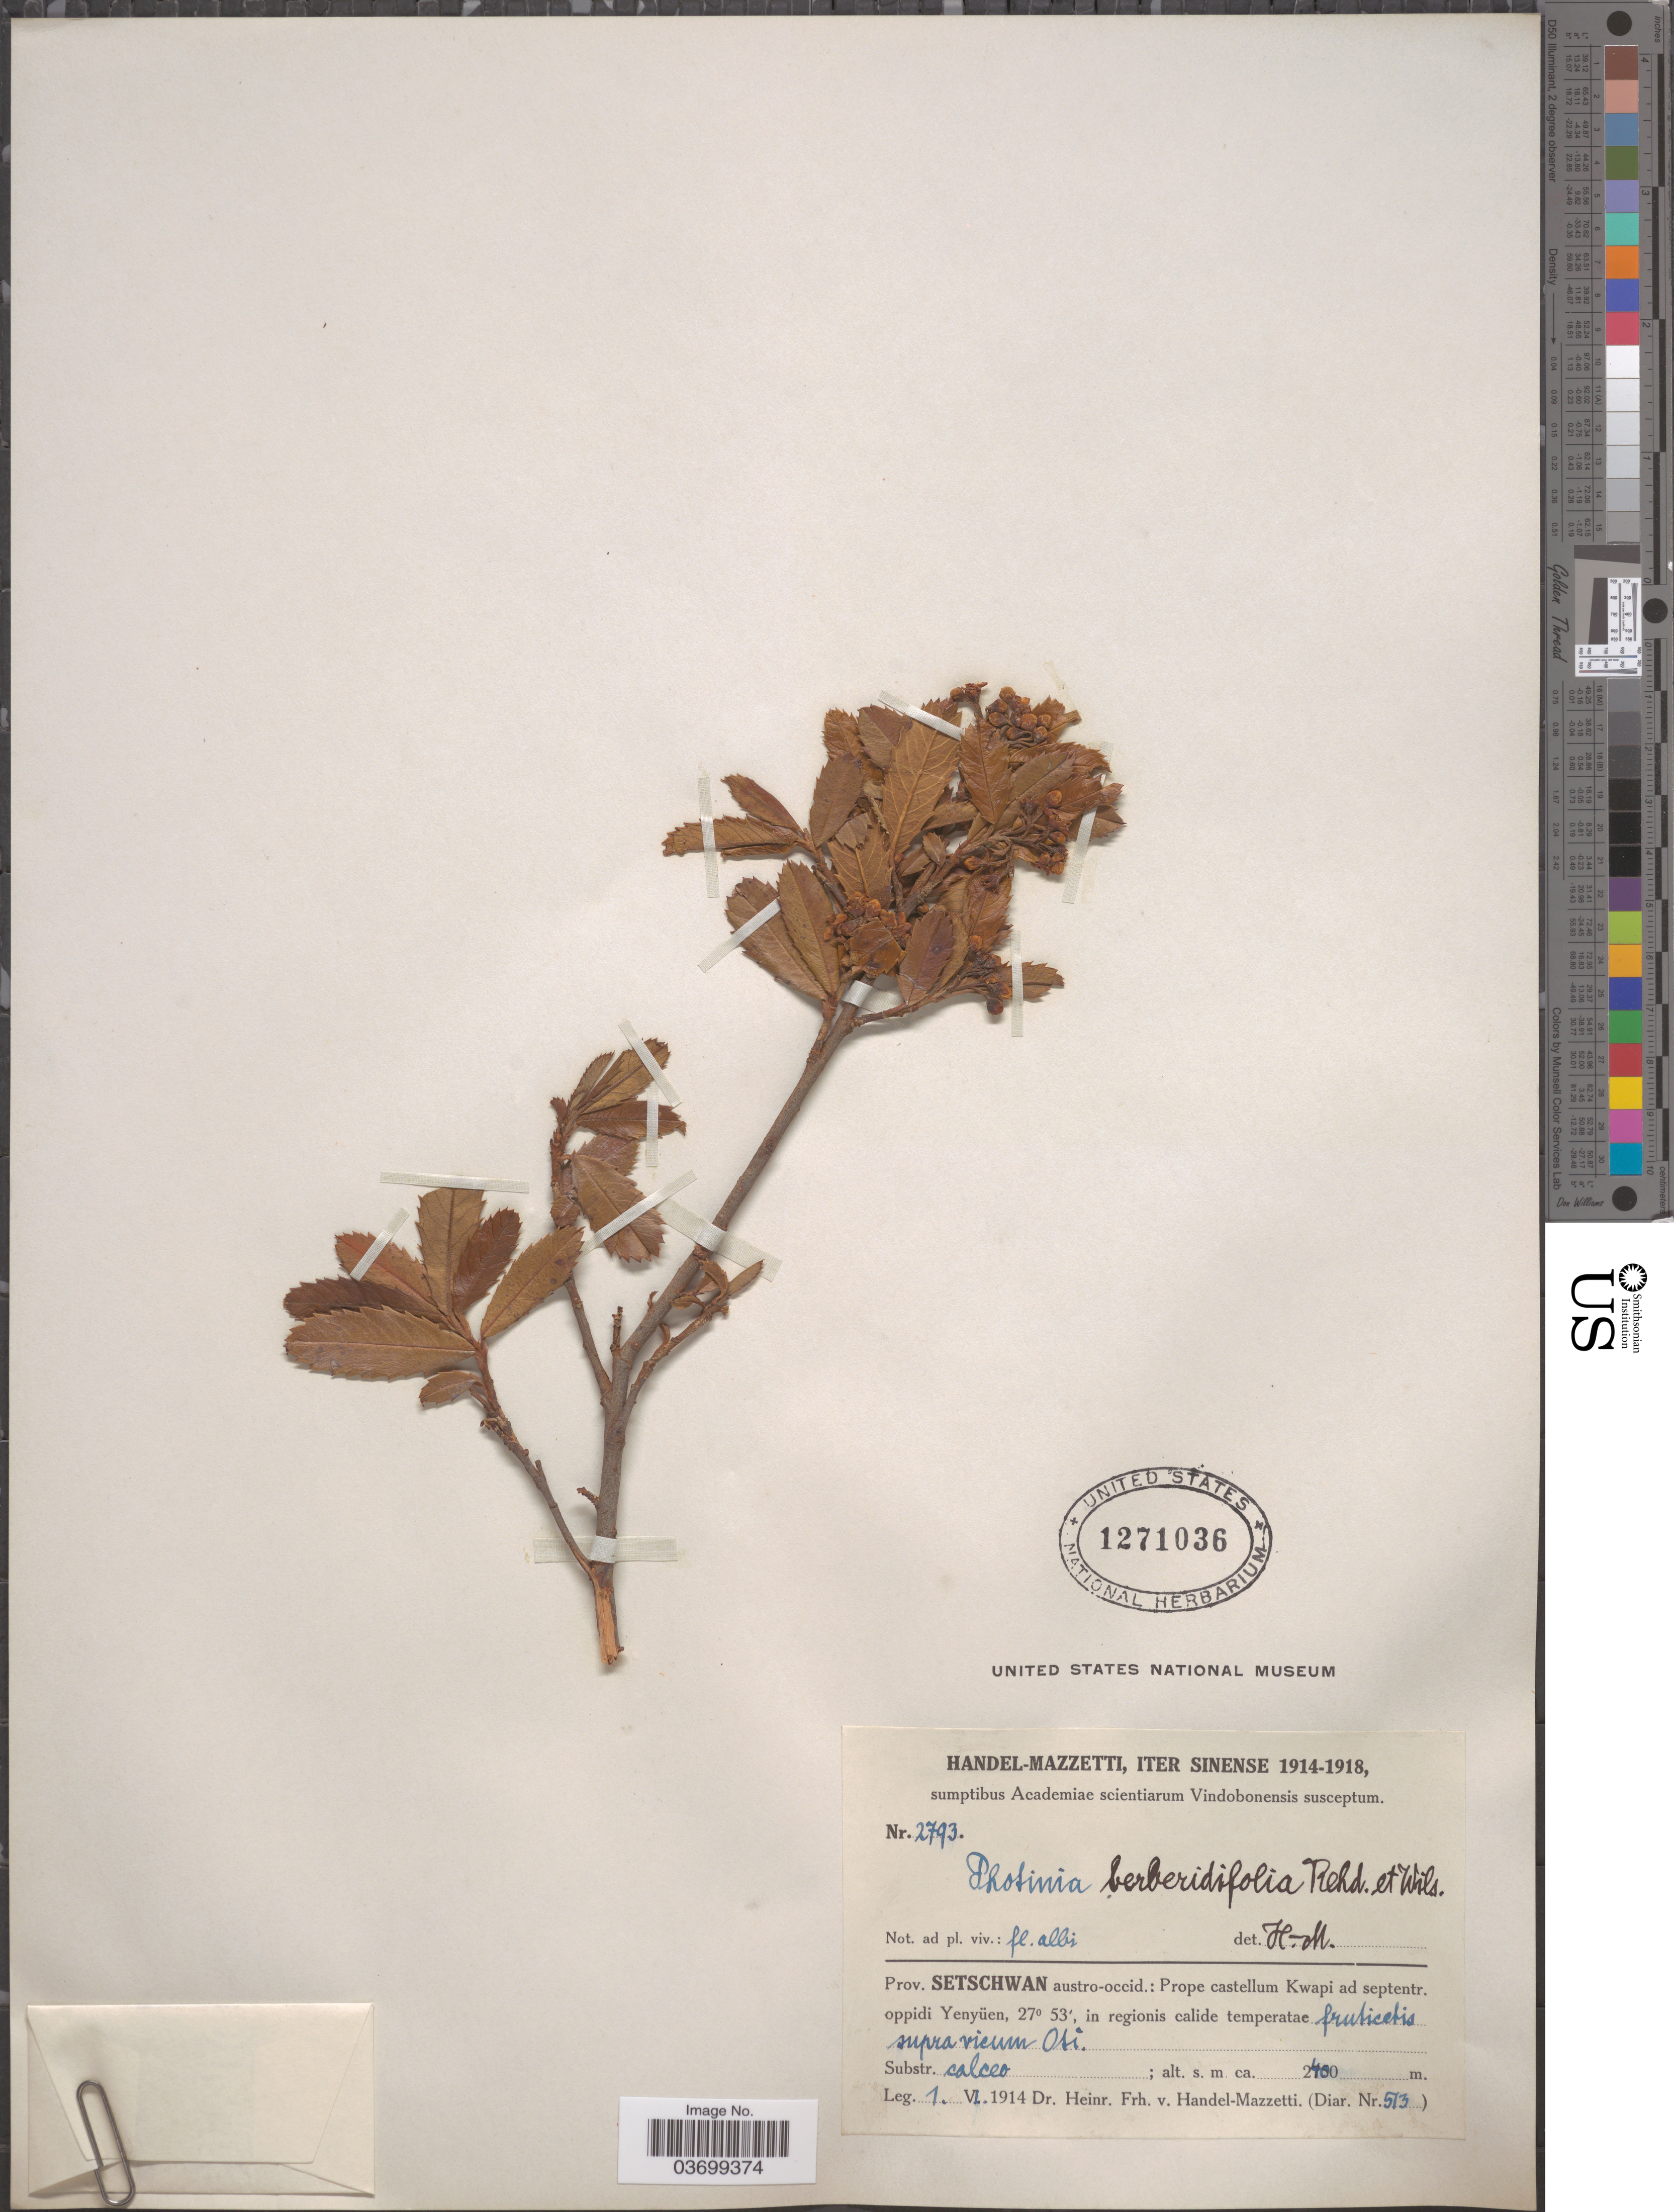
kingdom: Plantae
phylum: Tracheophyta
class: Magnoliopsida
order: Rosales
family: Rosaceae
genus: Photinia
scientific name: Photinia berberidifolia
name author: Rehder & E.H. Wilson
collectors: H. Handel-Mazzetti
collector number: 2793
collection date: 1914-06-01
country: China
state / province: Sichuan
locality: Iter Sinense. Prov. Setschwan austro-occid.: Prope castellum Kwapi ad septentr. oppidi Yenyüen, in regionis calide temperatae fruticetis supra vicum Oti.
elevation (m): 2400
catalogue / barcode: US 1271036